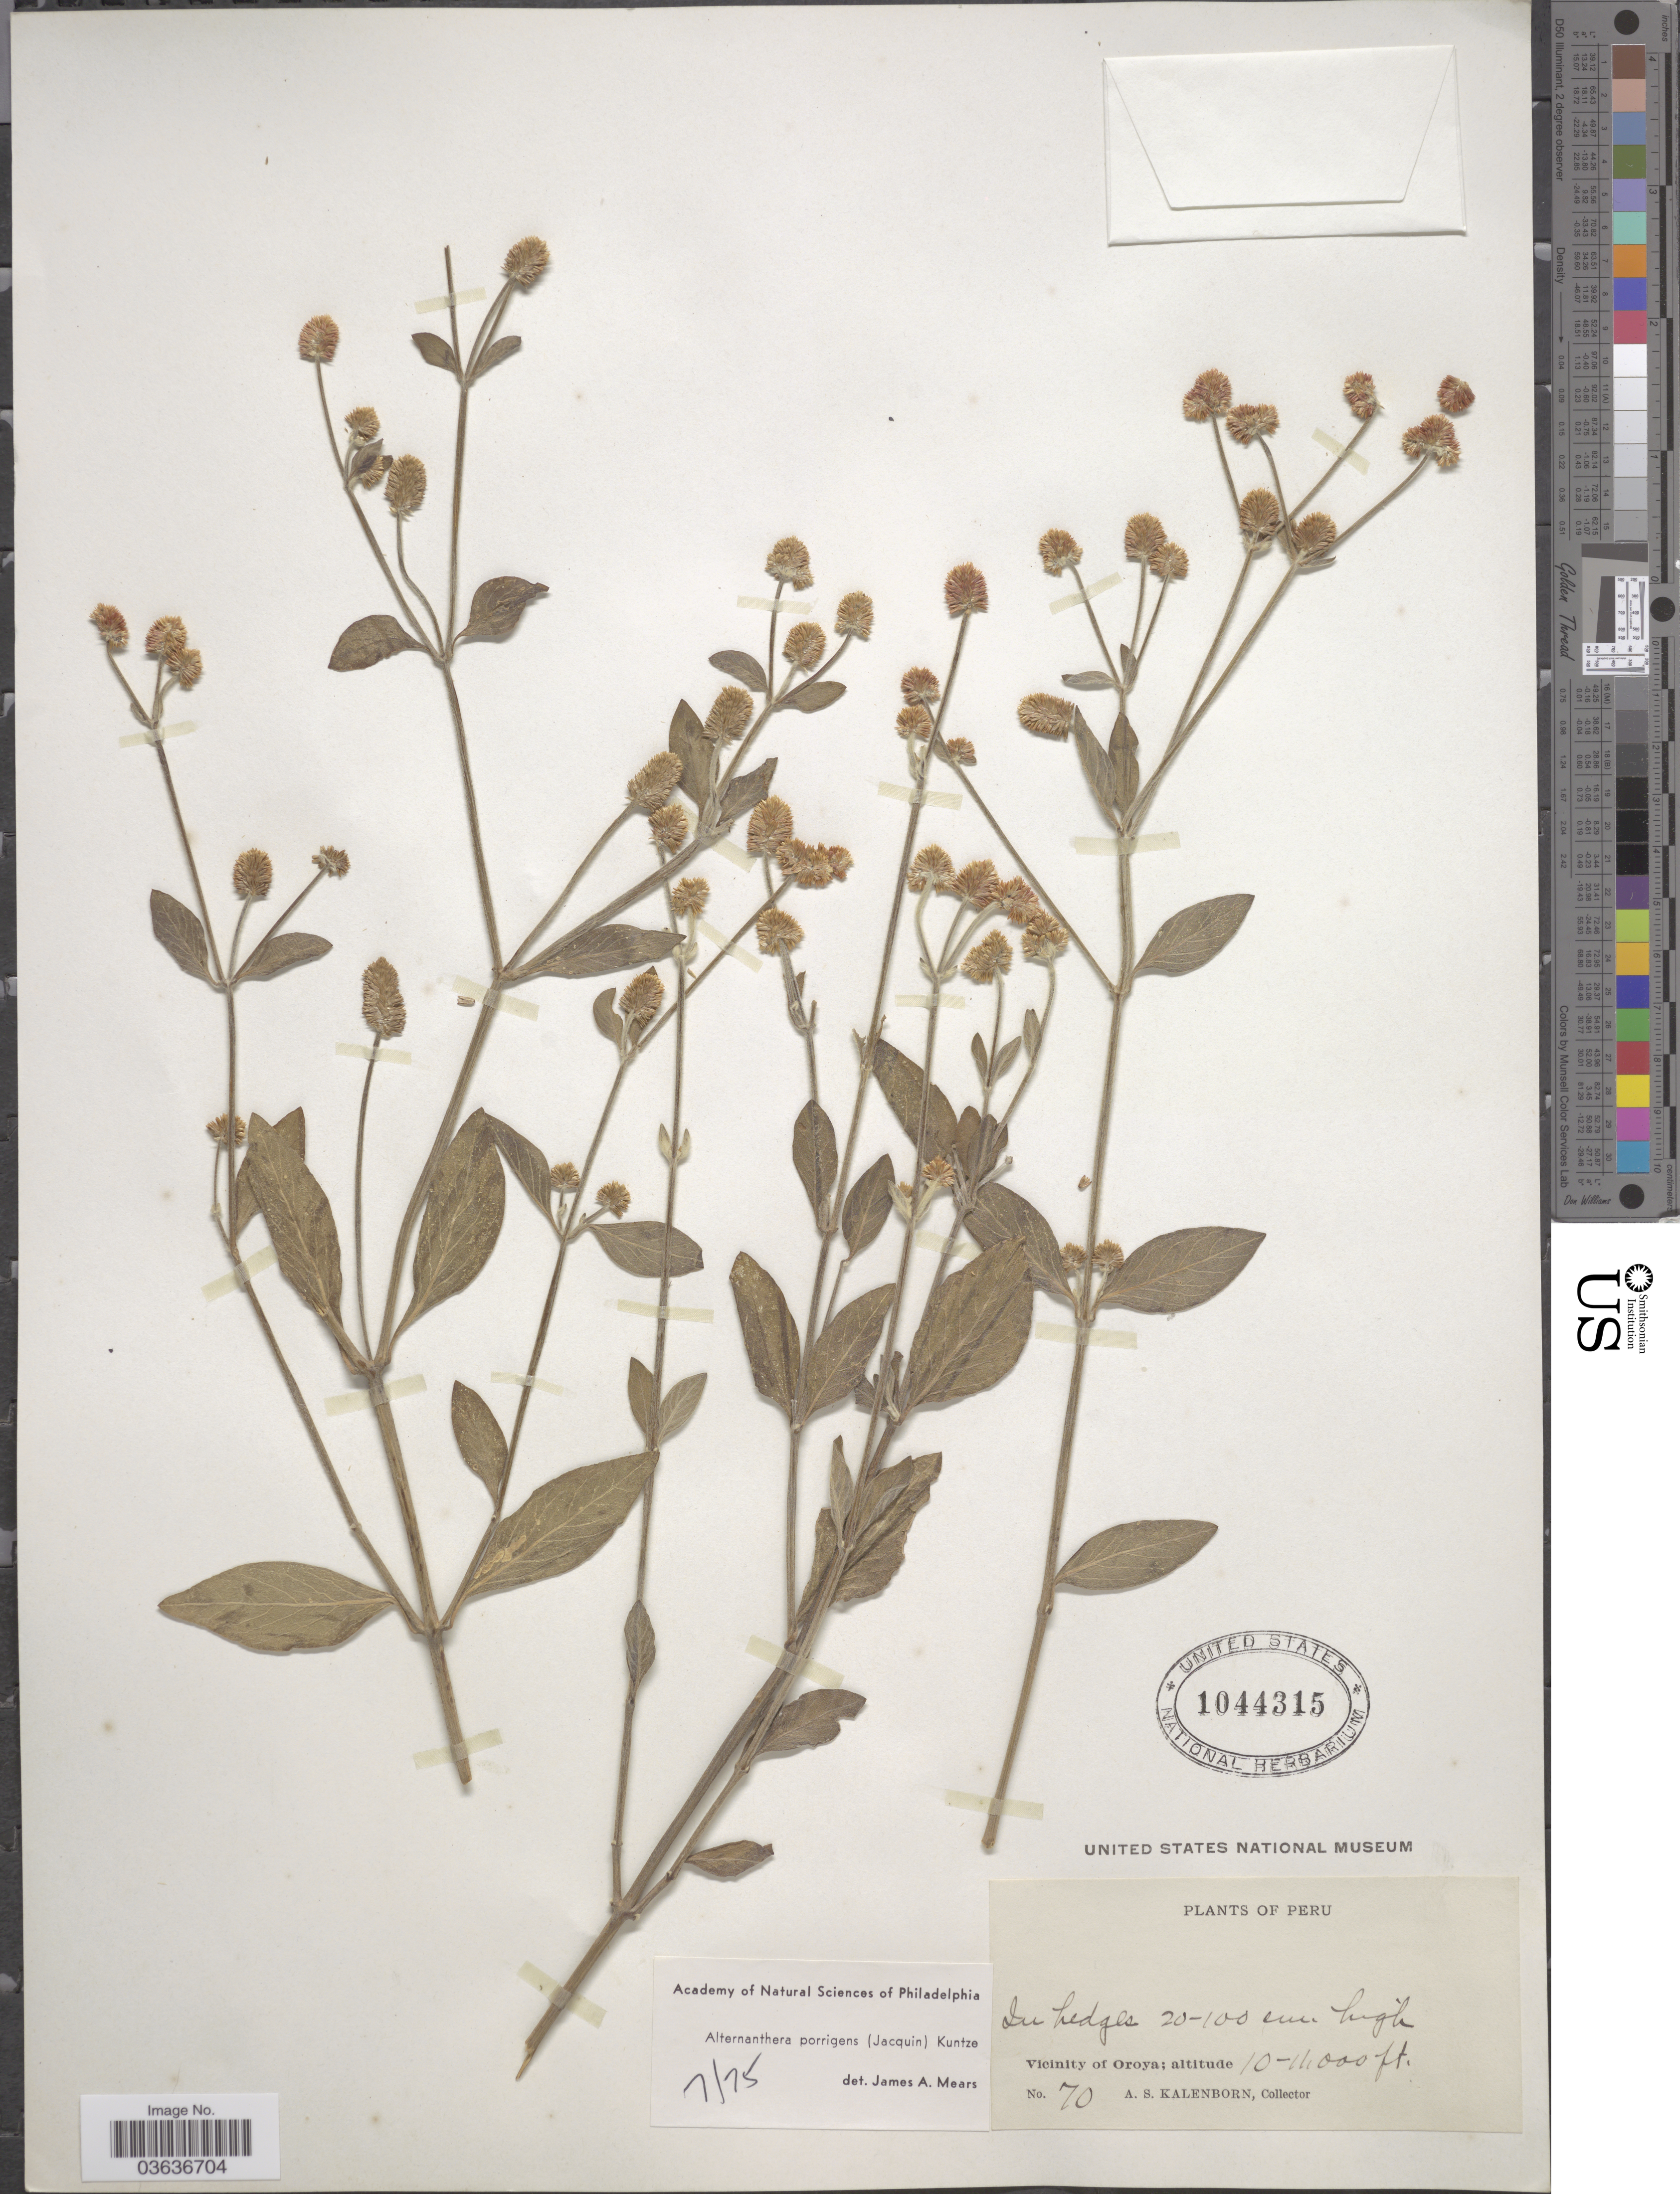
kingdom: Plantae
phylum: Tracheophyta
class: Magnoliopsida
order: Caryophyllales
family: Amaranthaceae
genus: Alternanthera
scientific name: Alternanthera porrigens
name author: (Jacq.) Kuntze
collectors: A. Kalenborn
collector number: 70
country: Peru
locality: Vicinity of Oroya.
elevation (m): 3048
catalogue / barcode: US 1044315